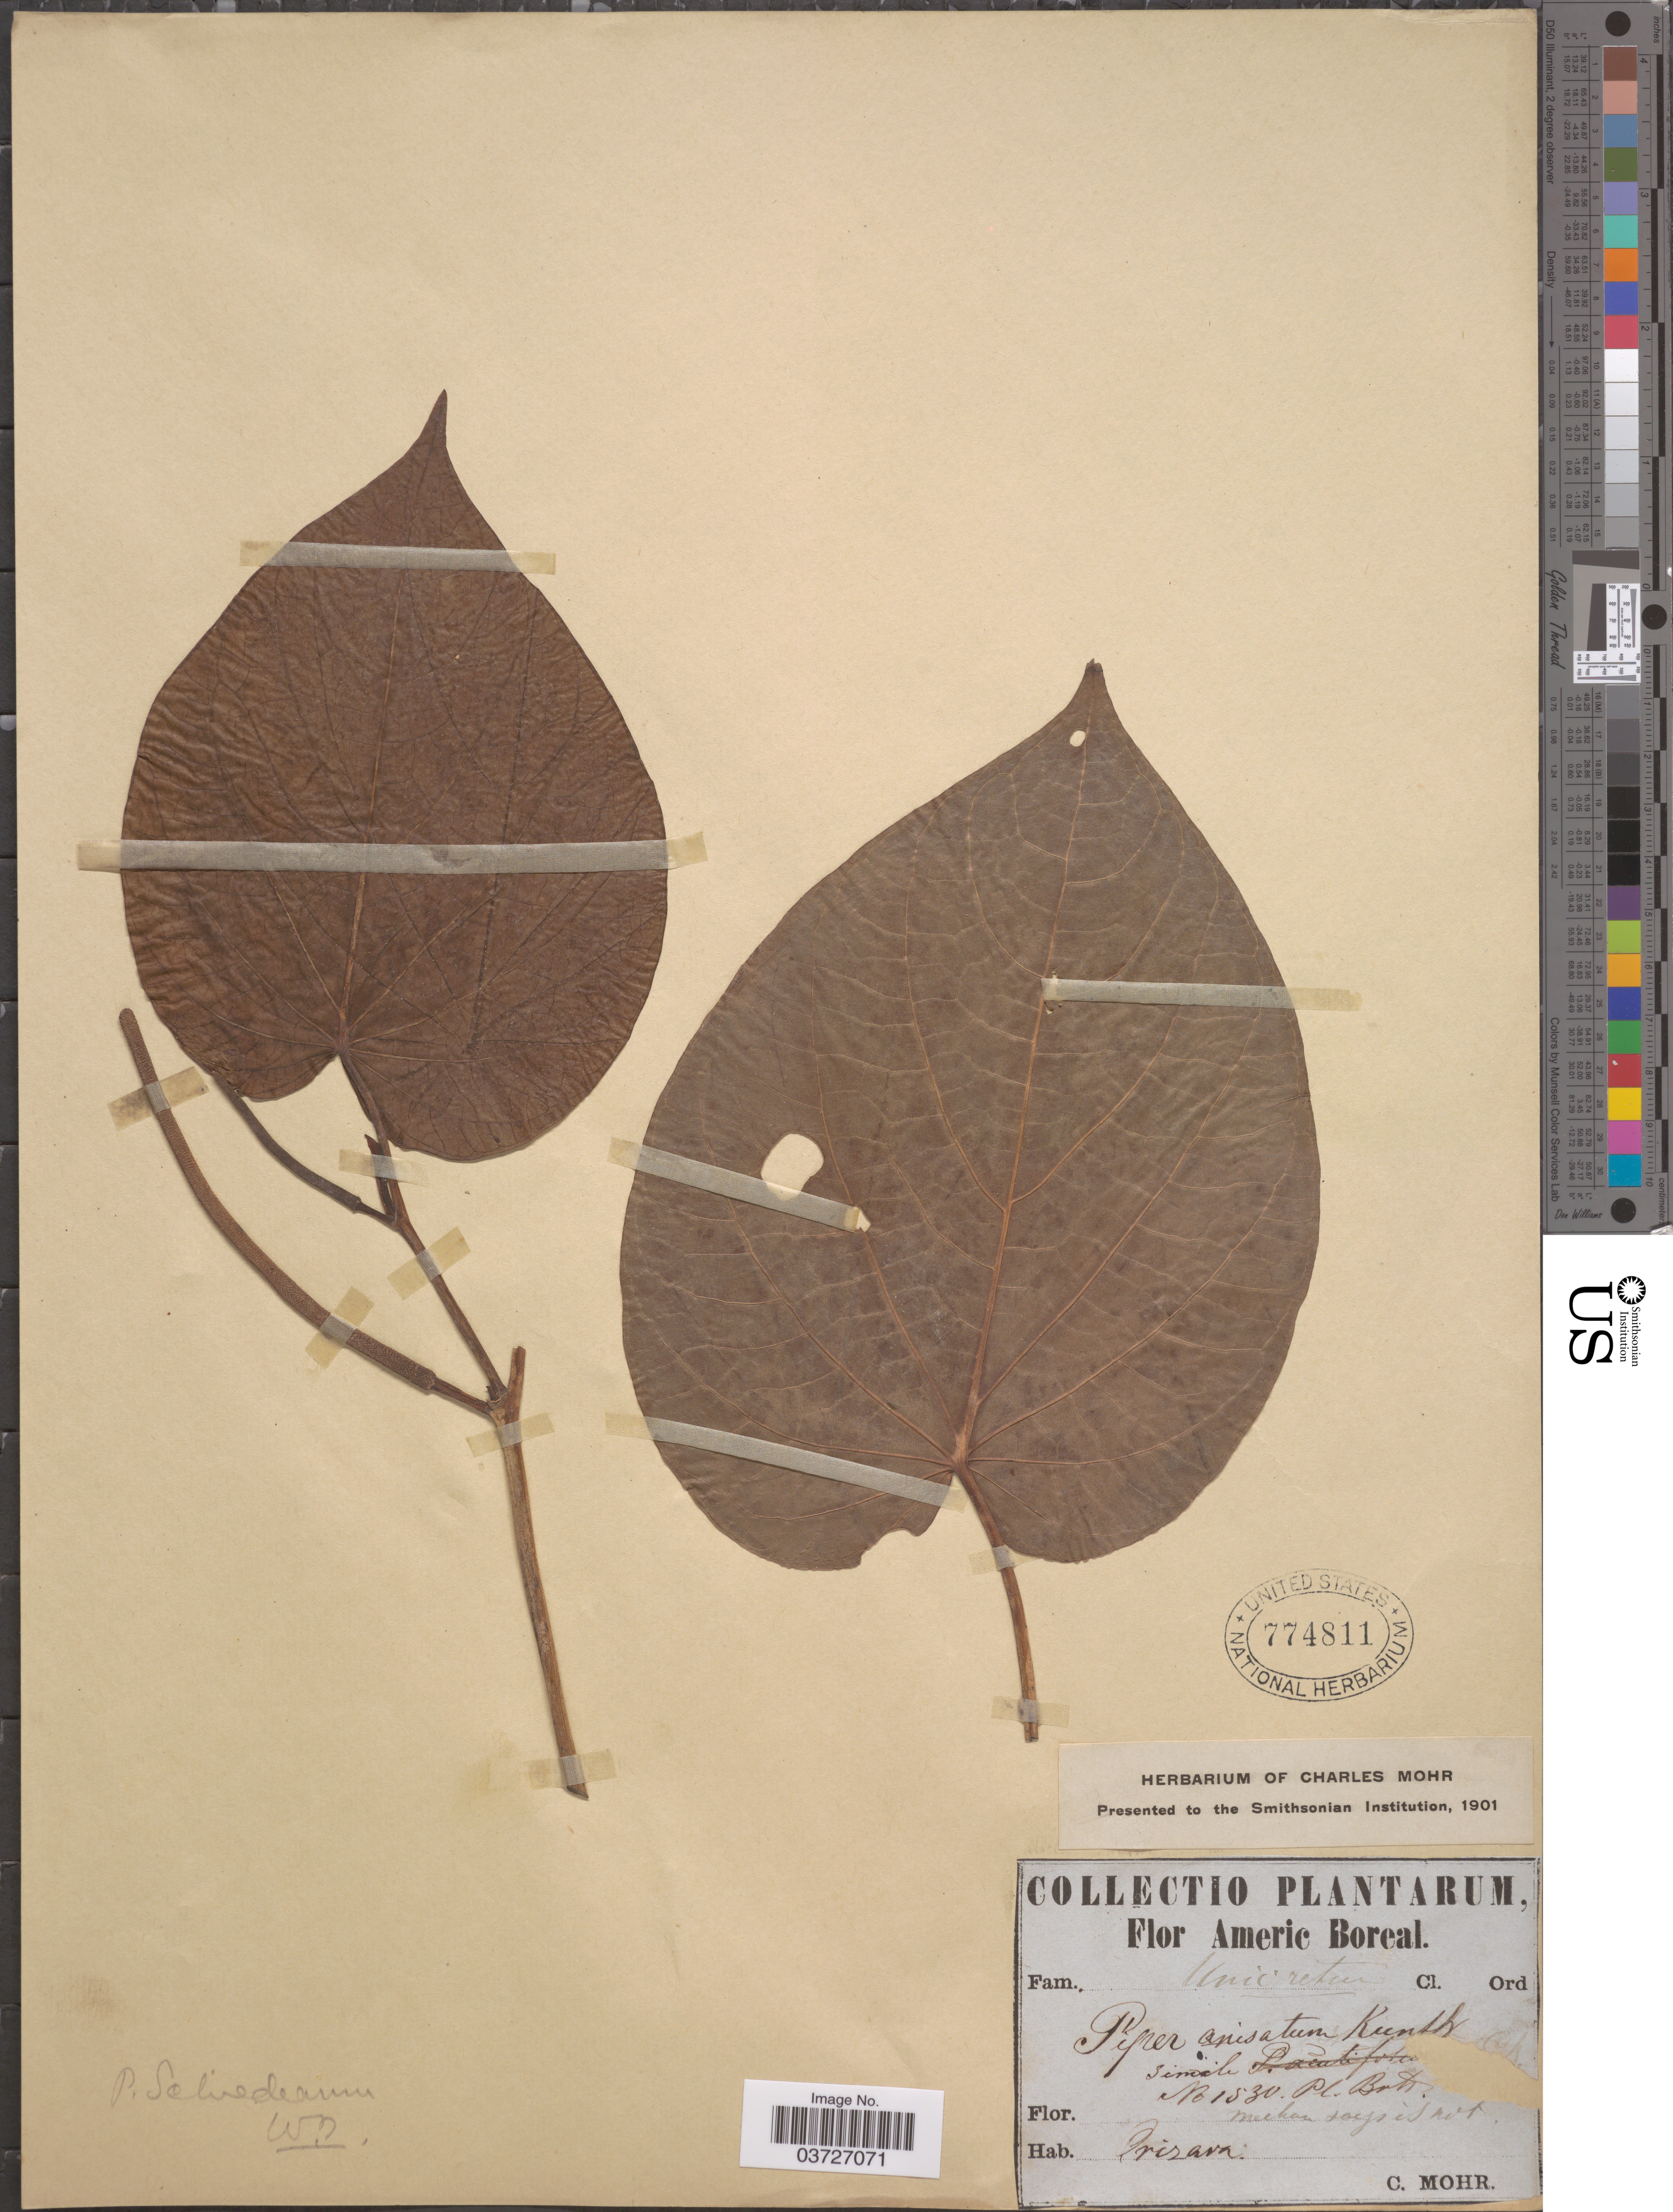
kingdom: Plantae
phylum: Tracheophyta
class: Magnoliopsida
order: Piperales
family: Piperaceae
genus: Piper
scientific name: Piper schiedeanum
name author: Steud.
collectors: Mohr, C. T. (herbarium)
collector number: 1530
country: Mexico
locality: Orizava.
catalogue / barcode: US 774811